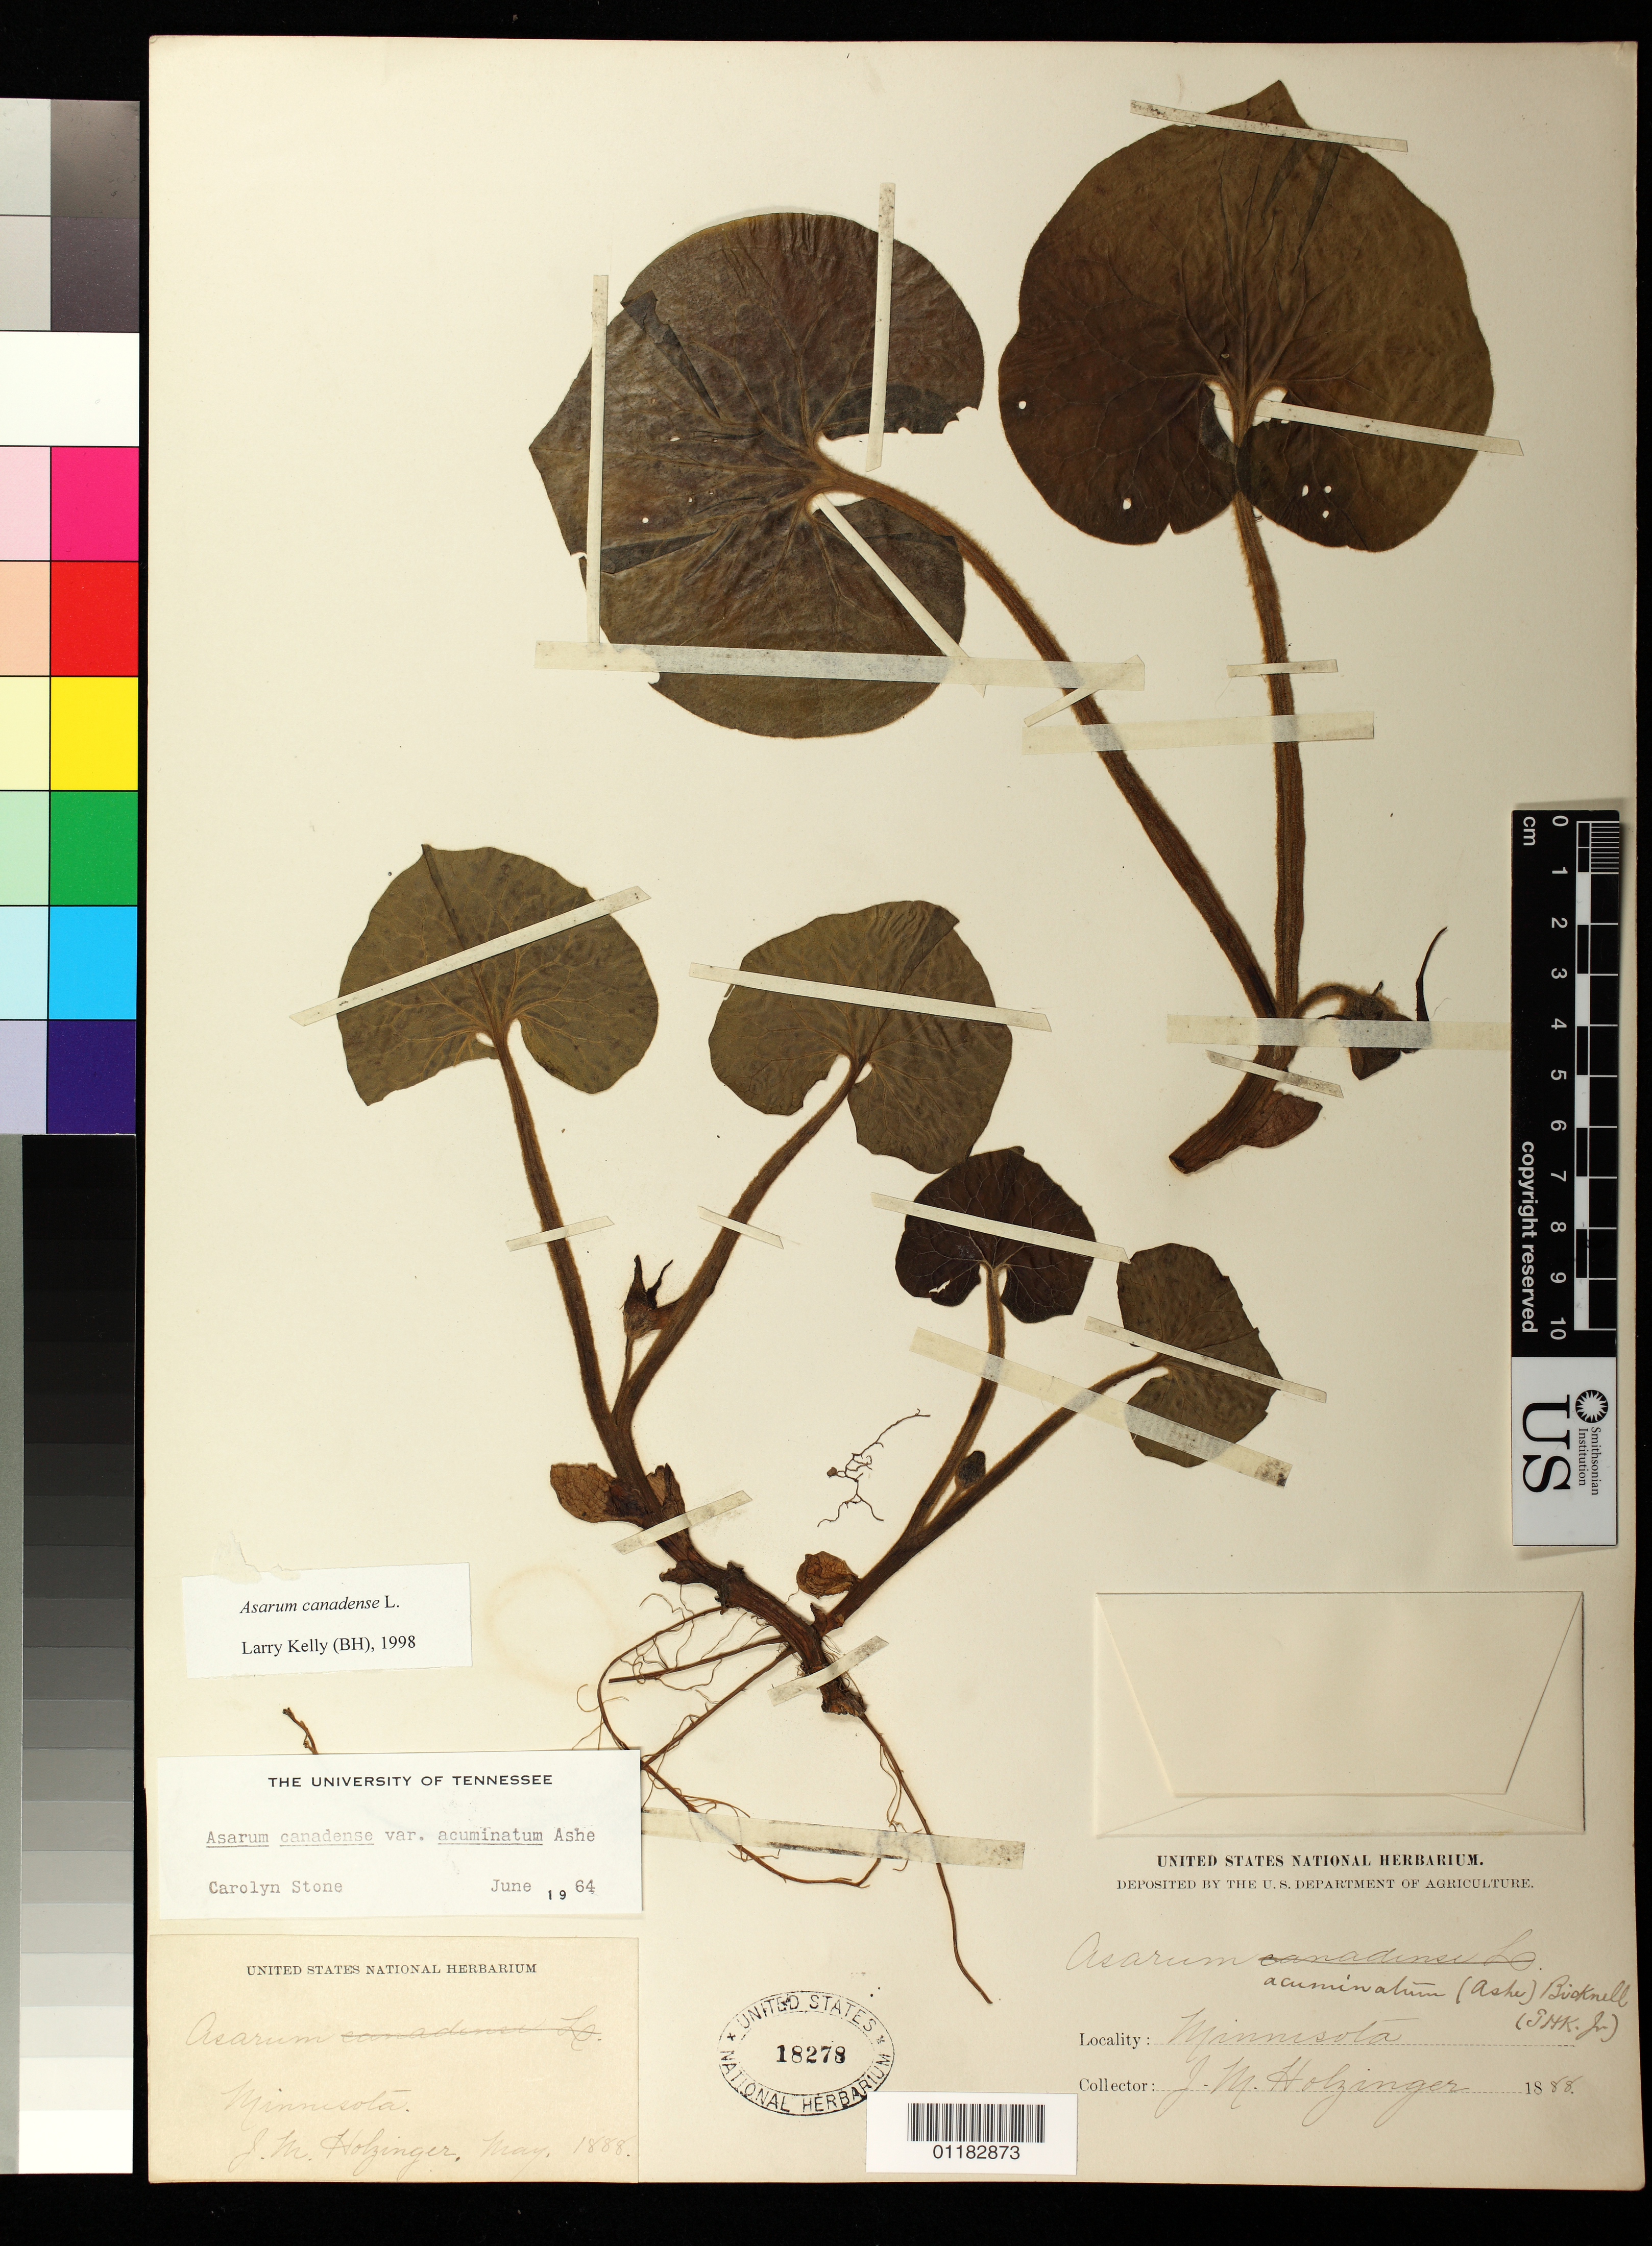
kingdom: Plantae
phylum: Tracheophyta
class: Magnoliopsida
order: Piperales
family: Aristolochiaceae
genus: Asarum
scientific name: Asarum canadense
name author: L.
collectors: J. M. Holzinger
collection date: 1888-04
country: United States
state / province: Minnesota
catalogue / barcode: US 18278